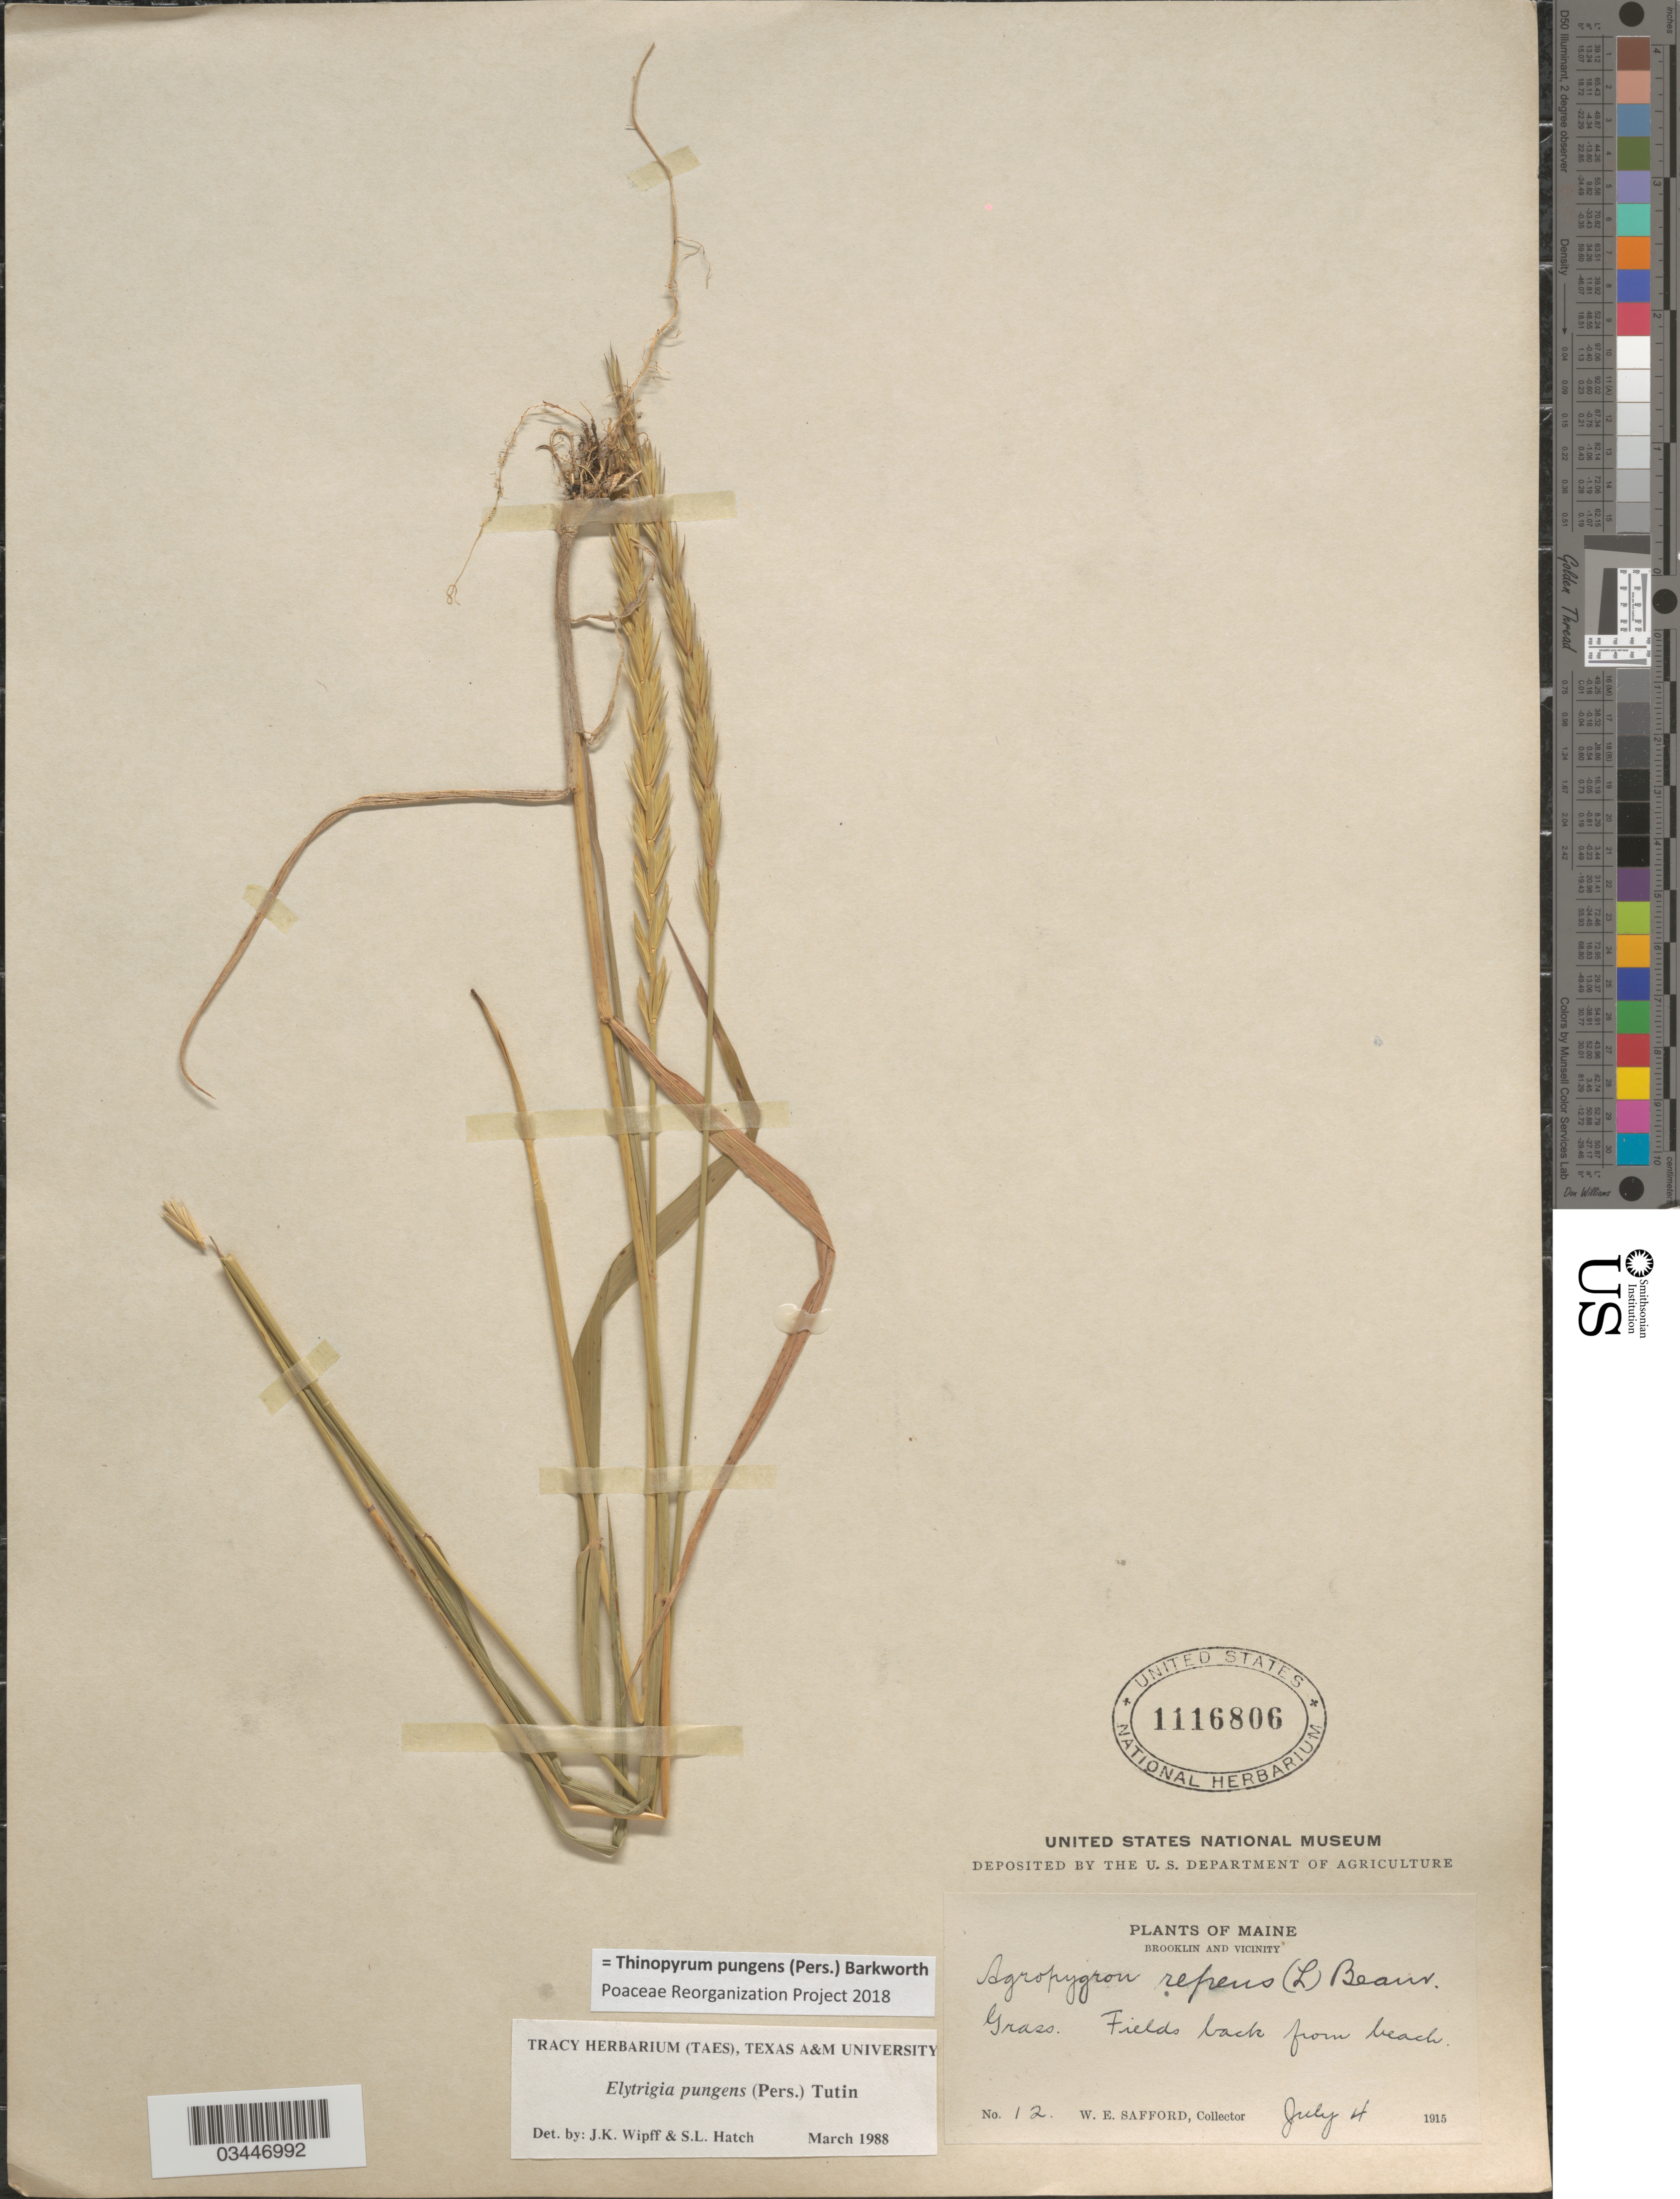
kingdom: Plantae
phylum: Tracheophyta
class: Liliopsida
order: Poales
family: Poaceae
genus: Thinopyrum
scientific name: Thinopyrum pungens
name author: (Pers.) Barkworth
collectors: W. E. Safford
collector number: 12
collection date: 1915-07-04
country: United States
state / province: Maine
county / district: Hancock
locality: Brooklin and Vicinity. Grass. Fields back from beach.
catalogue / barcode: US 1116806